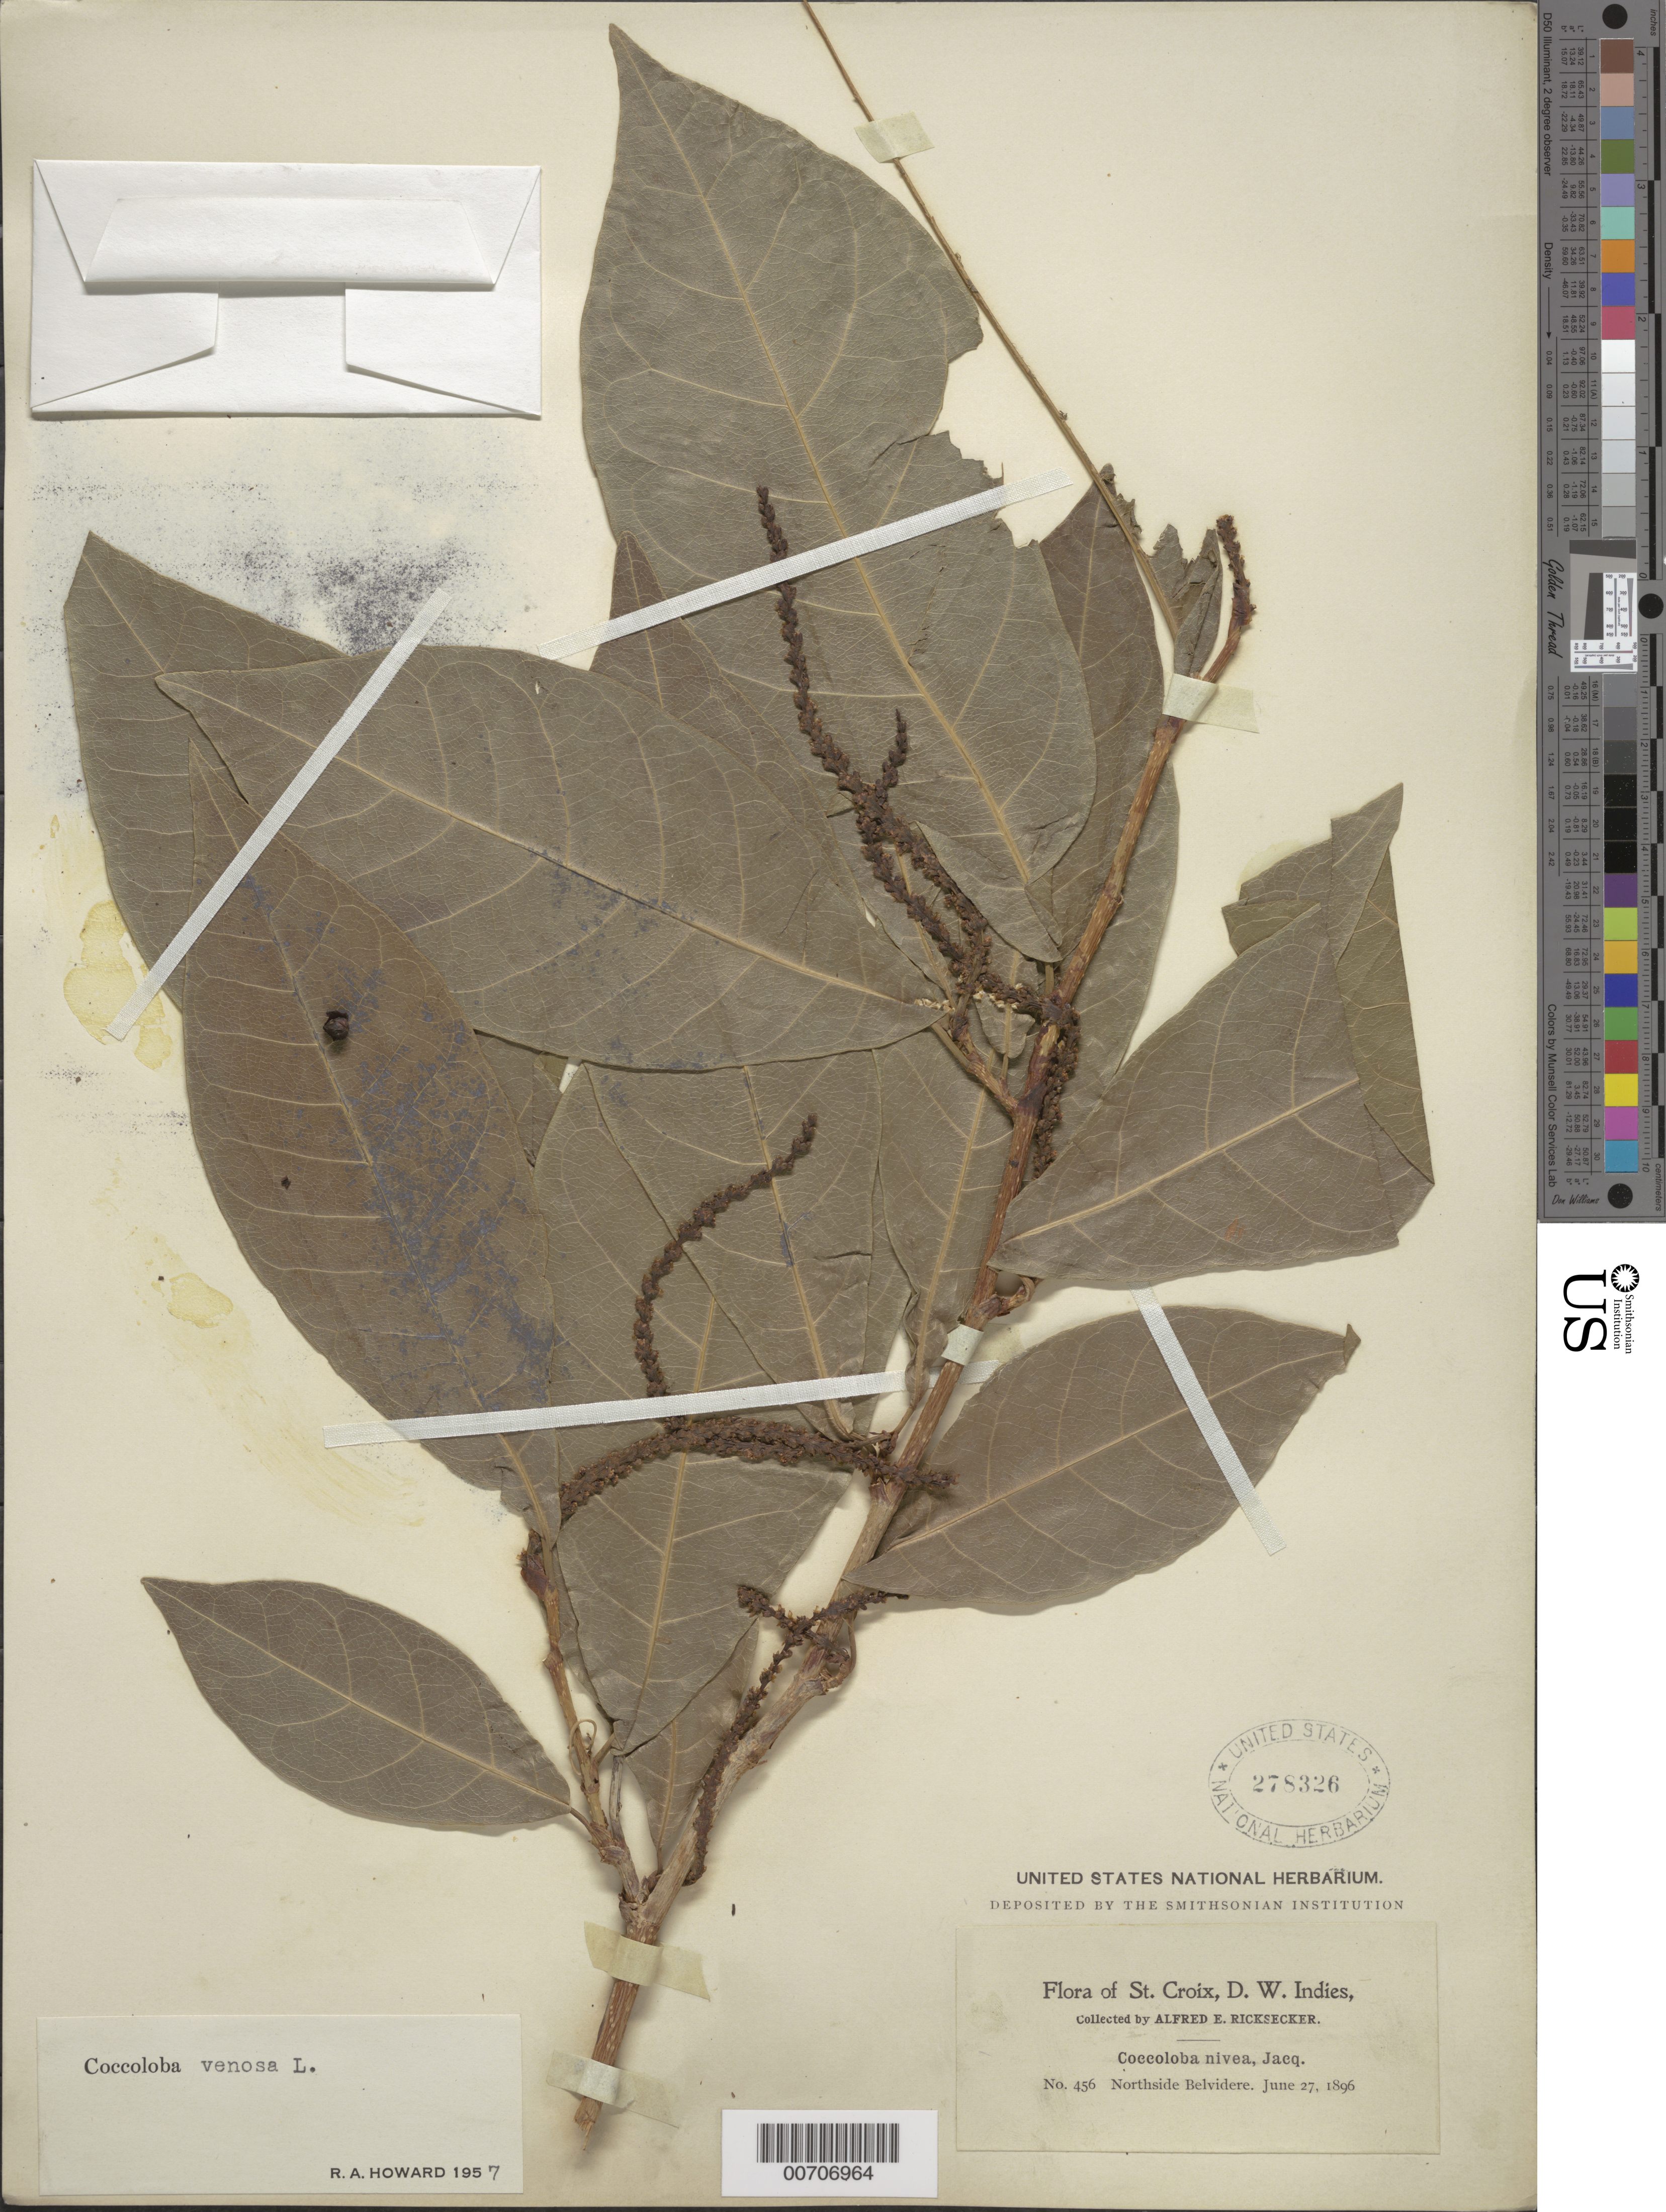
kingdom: Plantae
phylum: Tracheophyta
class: Magnoliopsida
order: Caryophyllales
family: Polygonaceae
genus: Coccoloba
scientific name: Coccoloba venosa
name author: L.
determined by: Howard, R. A.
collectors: A. E. Ricksecker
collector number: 456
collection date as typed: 27 Jun 1896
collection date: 1896-06-27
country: U.S. Virgin Islands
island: St. Croix Island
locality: Northside Belvidere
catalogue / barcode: US 278326